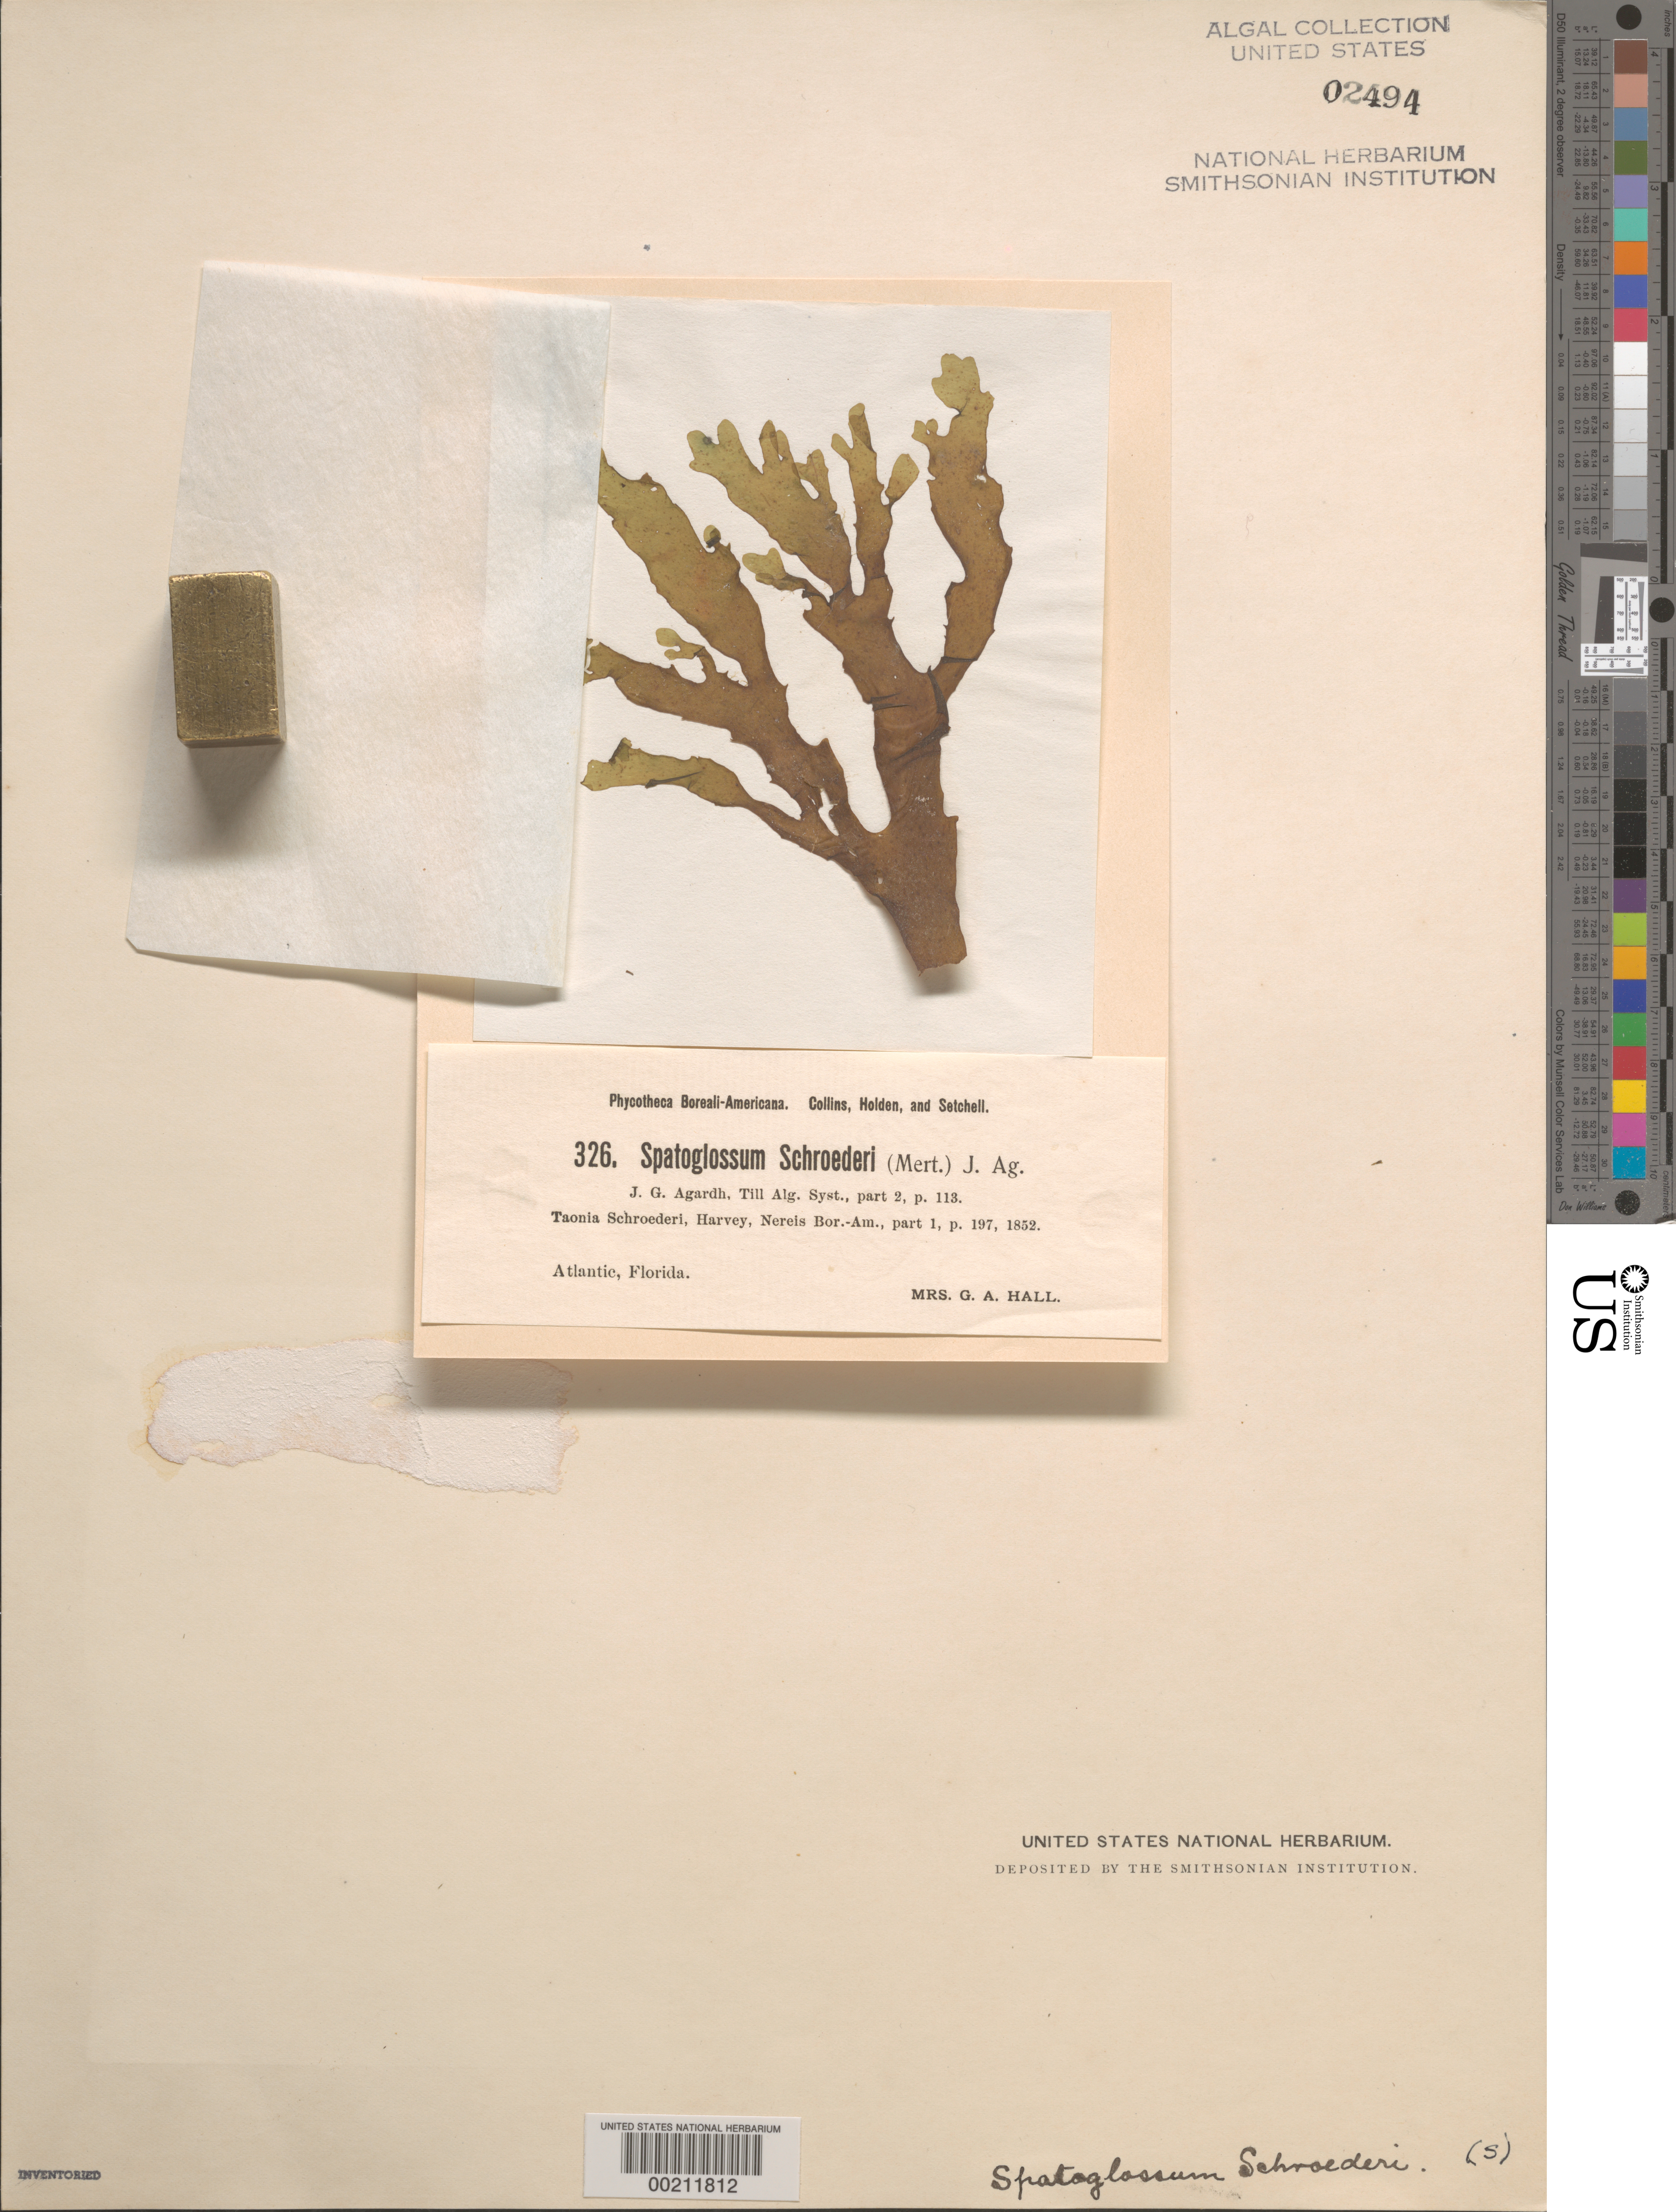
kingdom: Chromista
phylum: Ochrophyta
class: Phaeophyceae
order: Dictyotales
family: Dictyotaceae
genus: Spatoglossum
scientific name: Spatoglossum schroederi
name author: (C. Agardh) Kütz.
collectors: Mrs. Hall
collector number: PB-A 326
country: United States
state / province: Florida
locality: Atlantic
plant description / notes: Collins, Holden & Setchell, Phycotheca Boreali-Americana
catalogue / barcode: US 2494